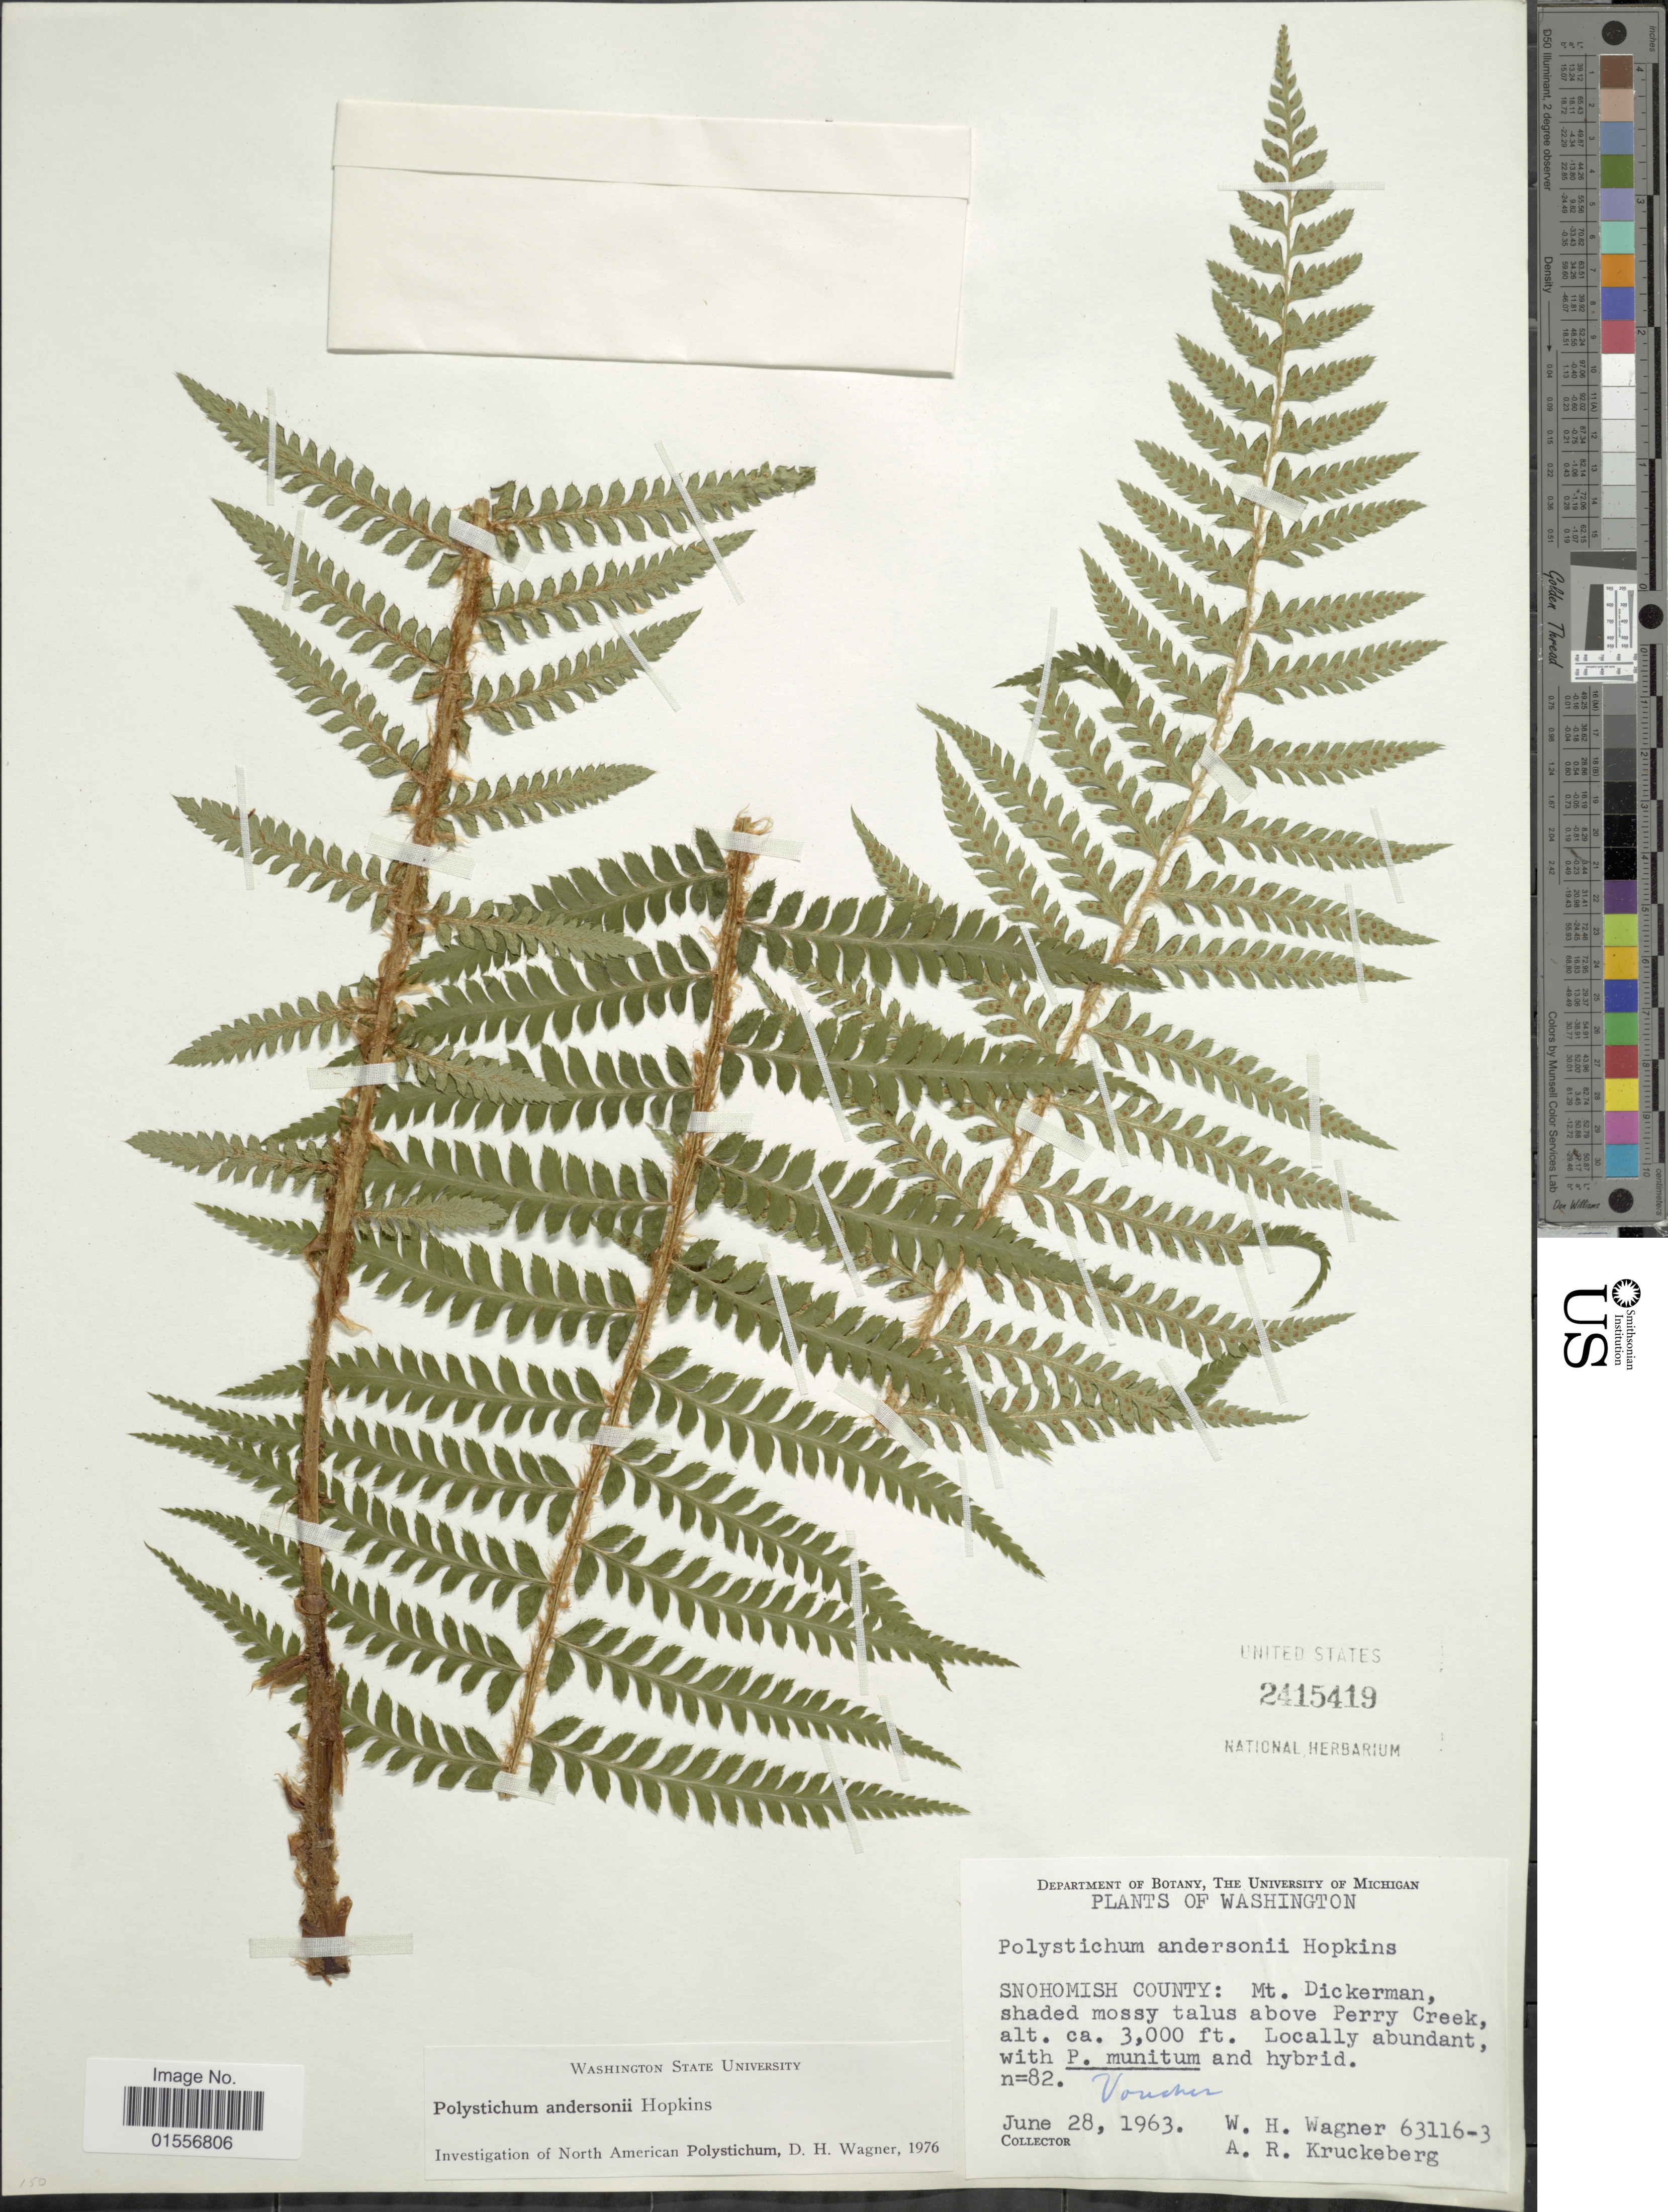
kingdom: Plantae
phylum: Tracheophyta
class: Polypodiopsida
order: Polypodiales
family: Dryopteridaceae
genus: Polystichum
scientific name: Polystichum andersonii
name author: Hopkins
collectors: W. H. Wagner & A. Kruckeberg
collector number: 63116-3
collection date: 1963-06-28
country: United States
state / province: Washington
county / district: Snohomish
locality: Snohomish Co: Mt. Dickerman, shaded mossy talus above Perry Creek.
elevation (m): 914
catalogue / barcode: US 2415419